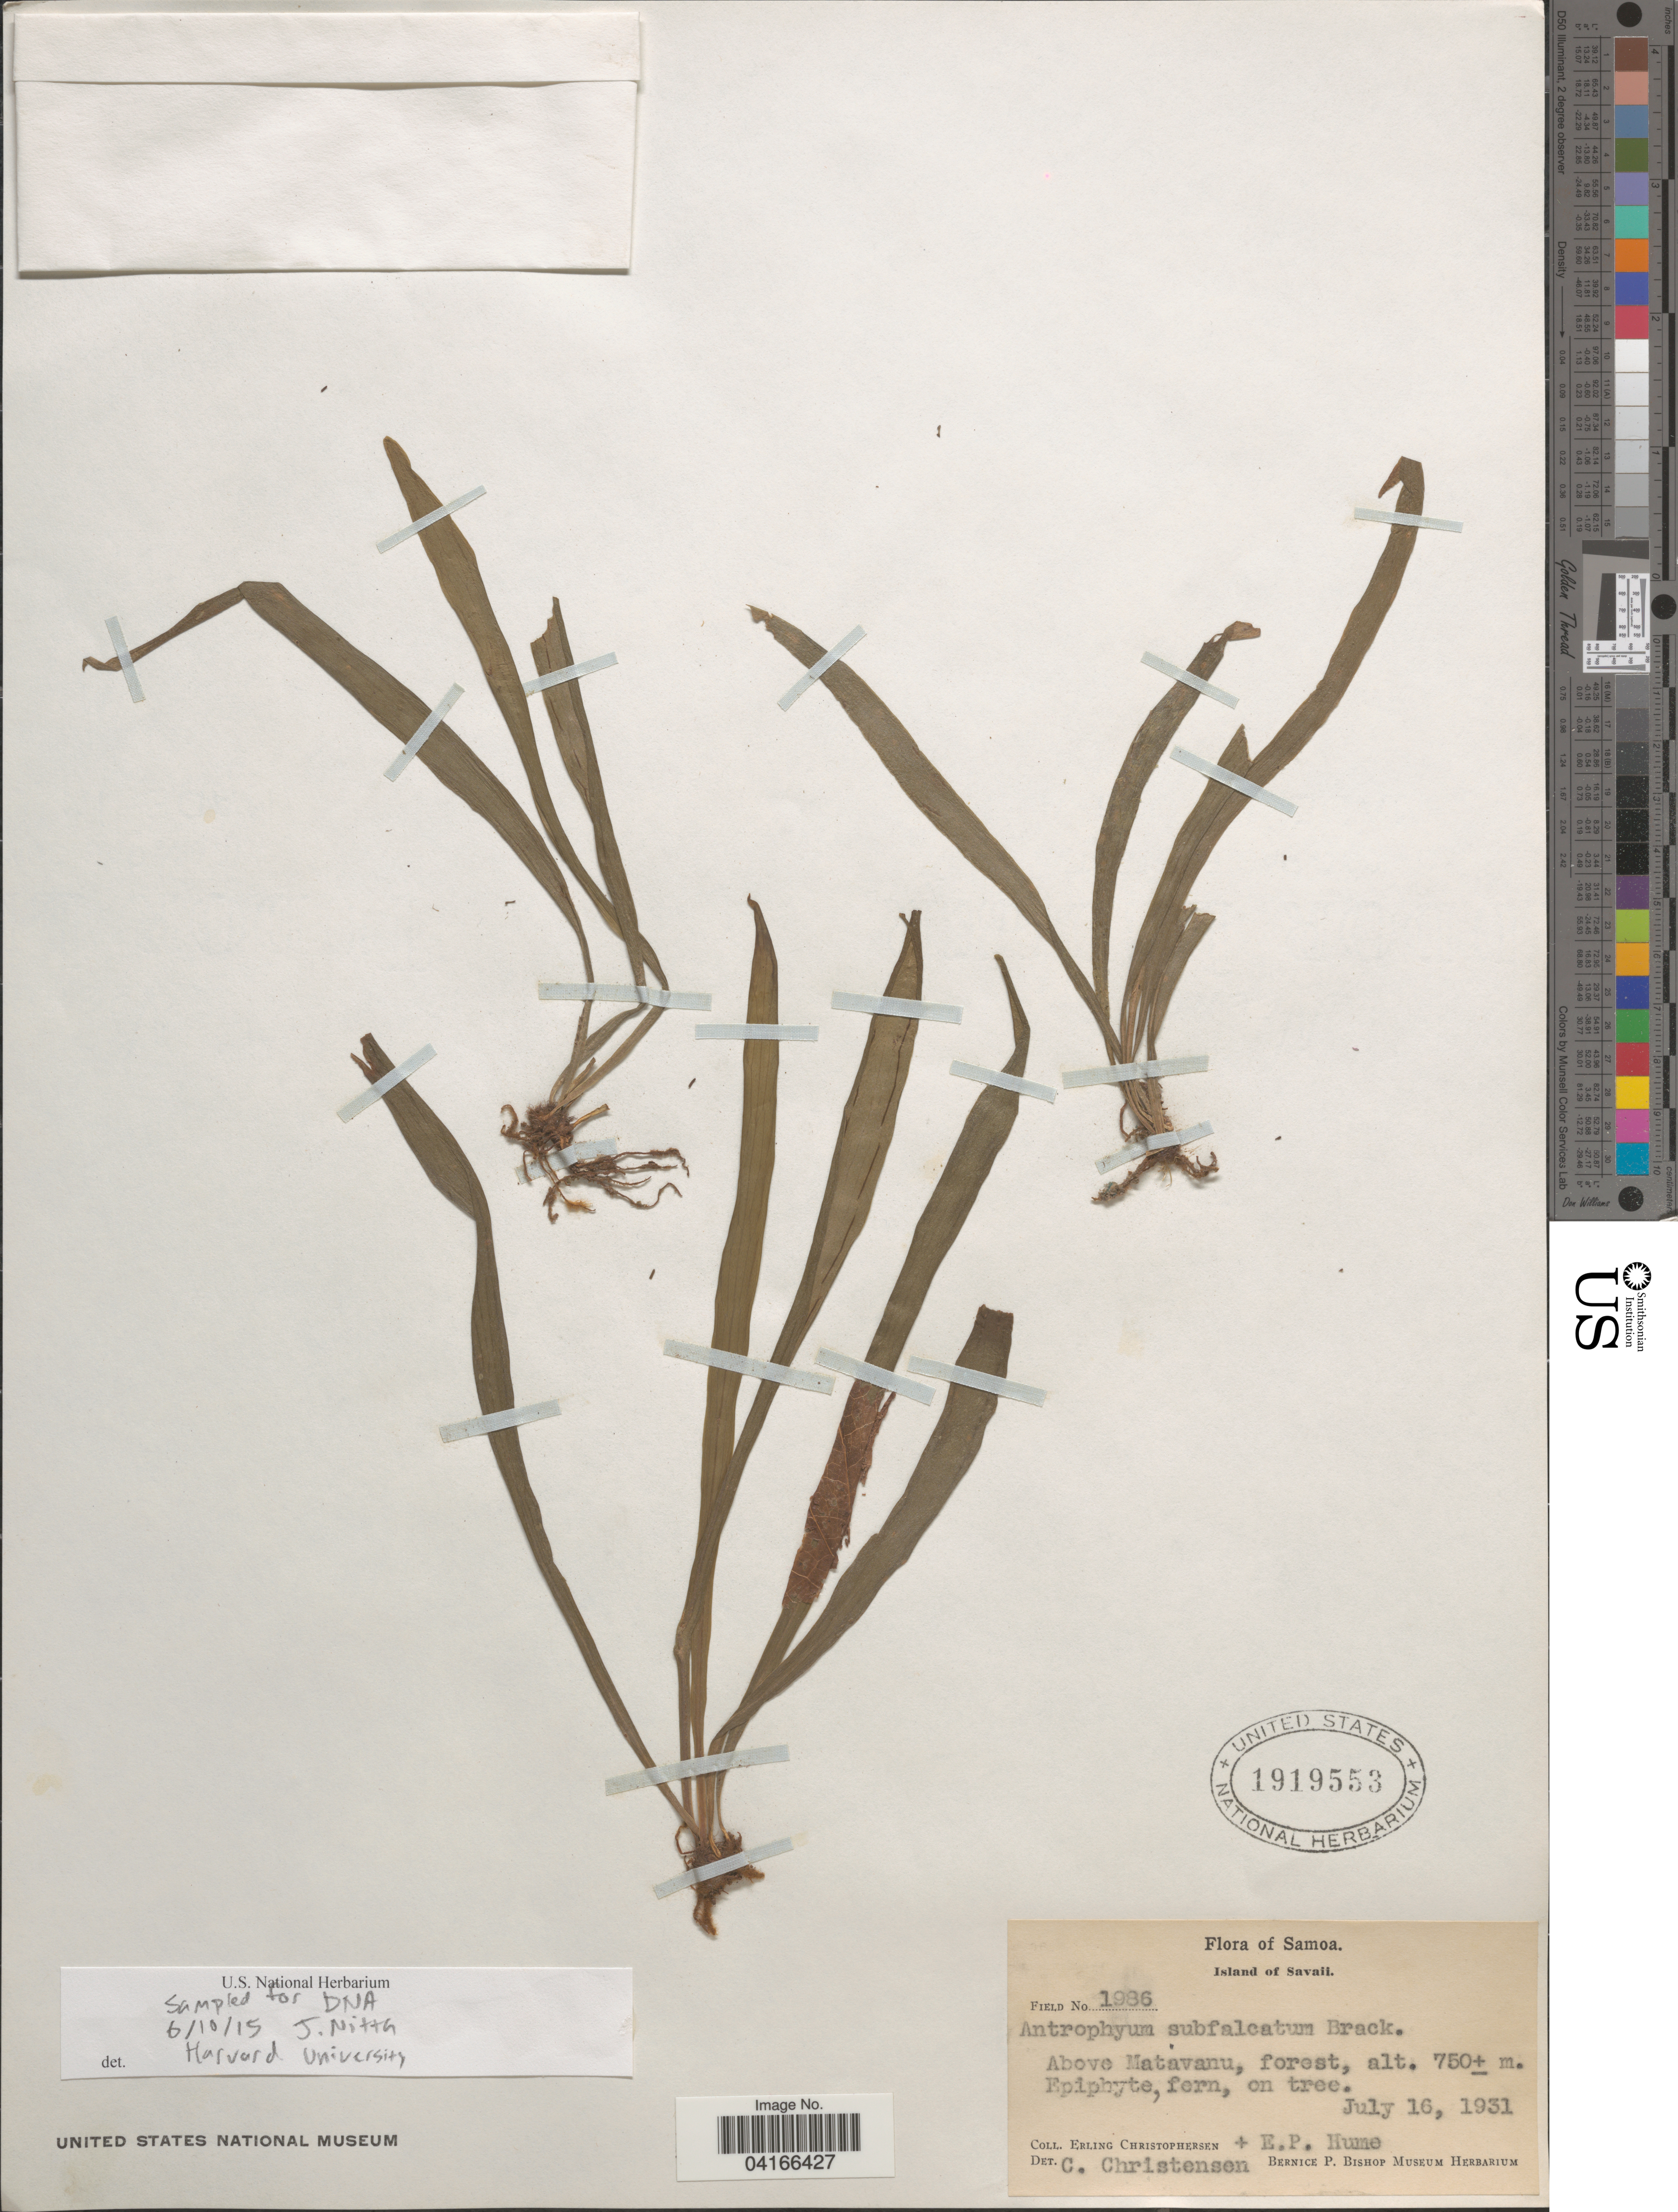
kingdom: Plantae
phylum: Tracheophyta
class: Polypodiopsida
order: Polypodiales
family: Pteridaceae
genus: Antrophyum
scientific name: Antrophyum subfalcatum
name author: Brack. in Wilkes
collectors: E. Christophersen & E. P. Hume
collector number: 1986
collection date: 1931-07-16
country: Samoa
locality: Samoa. Island of Savaii. Above Matavanu.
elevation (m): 750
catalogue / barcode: US 1919553